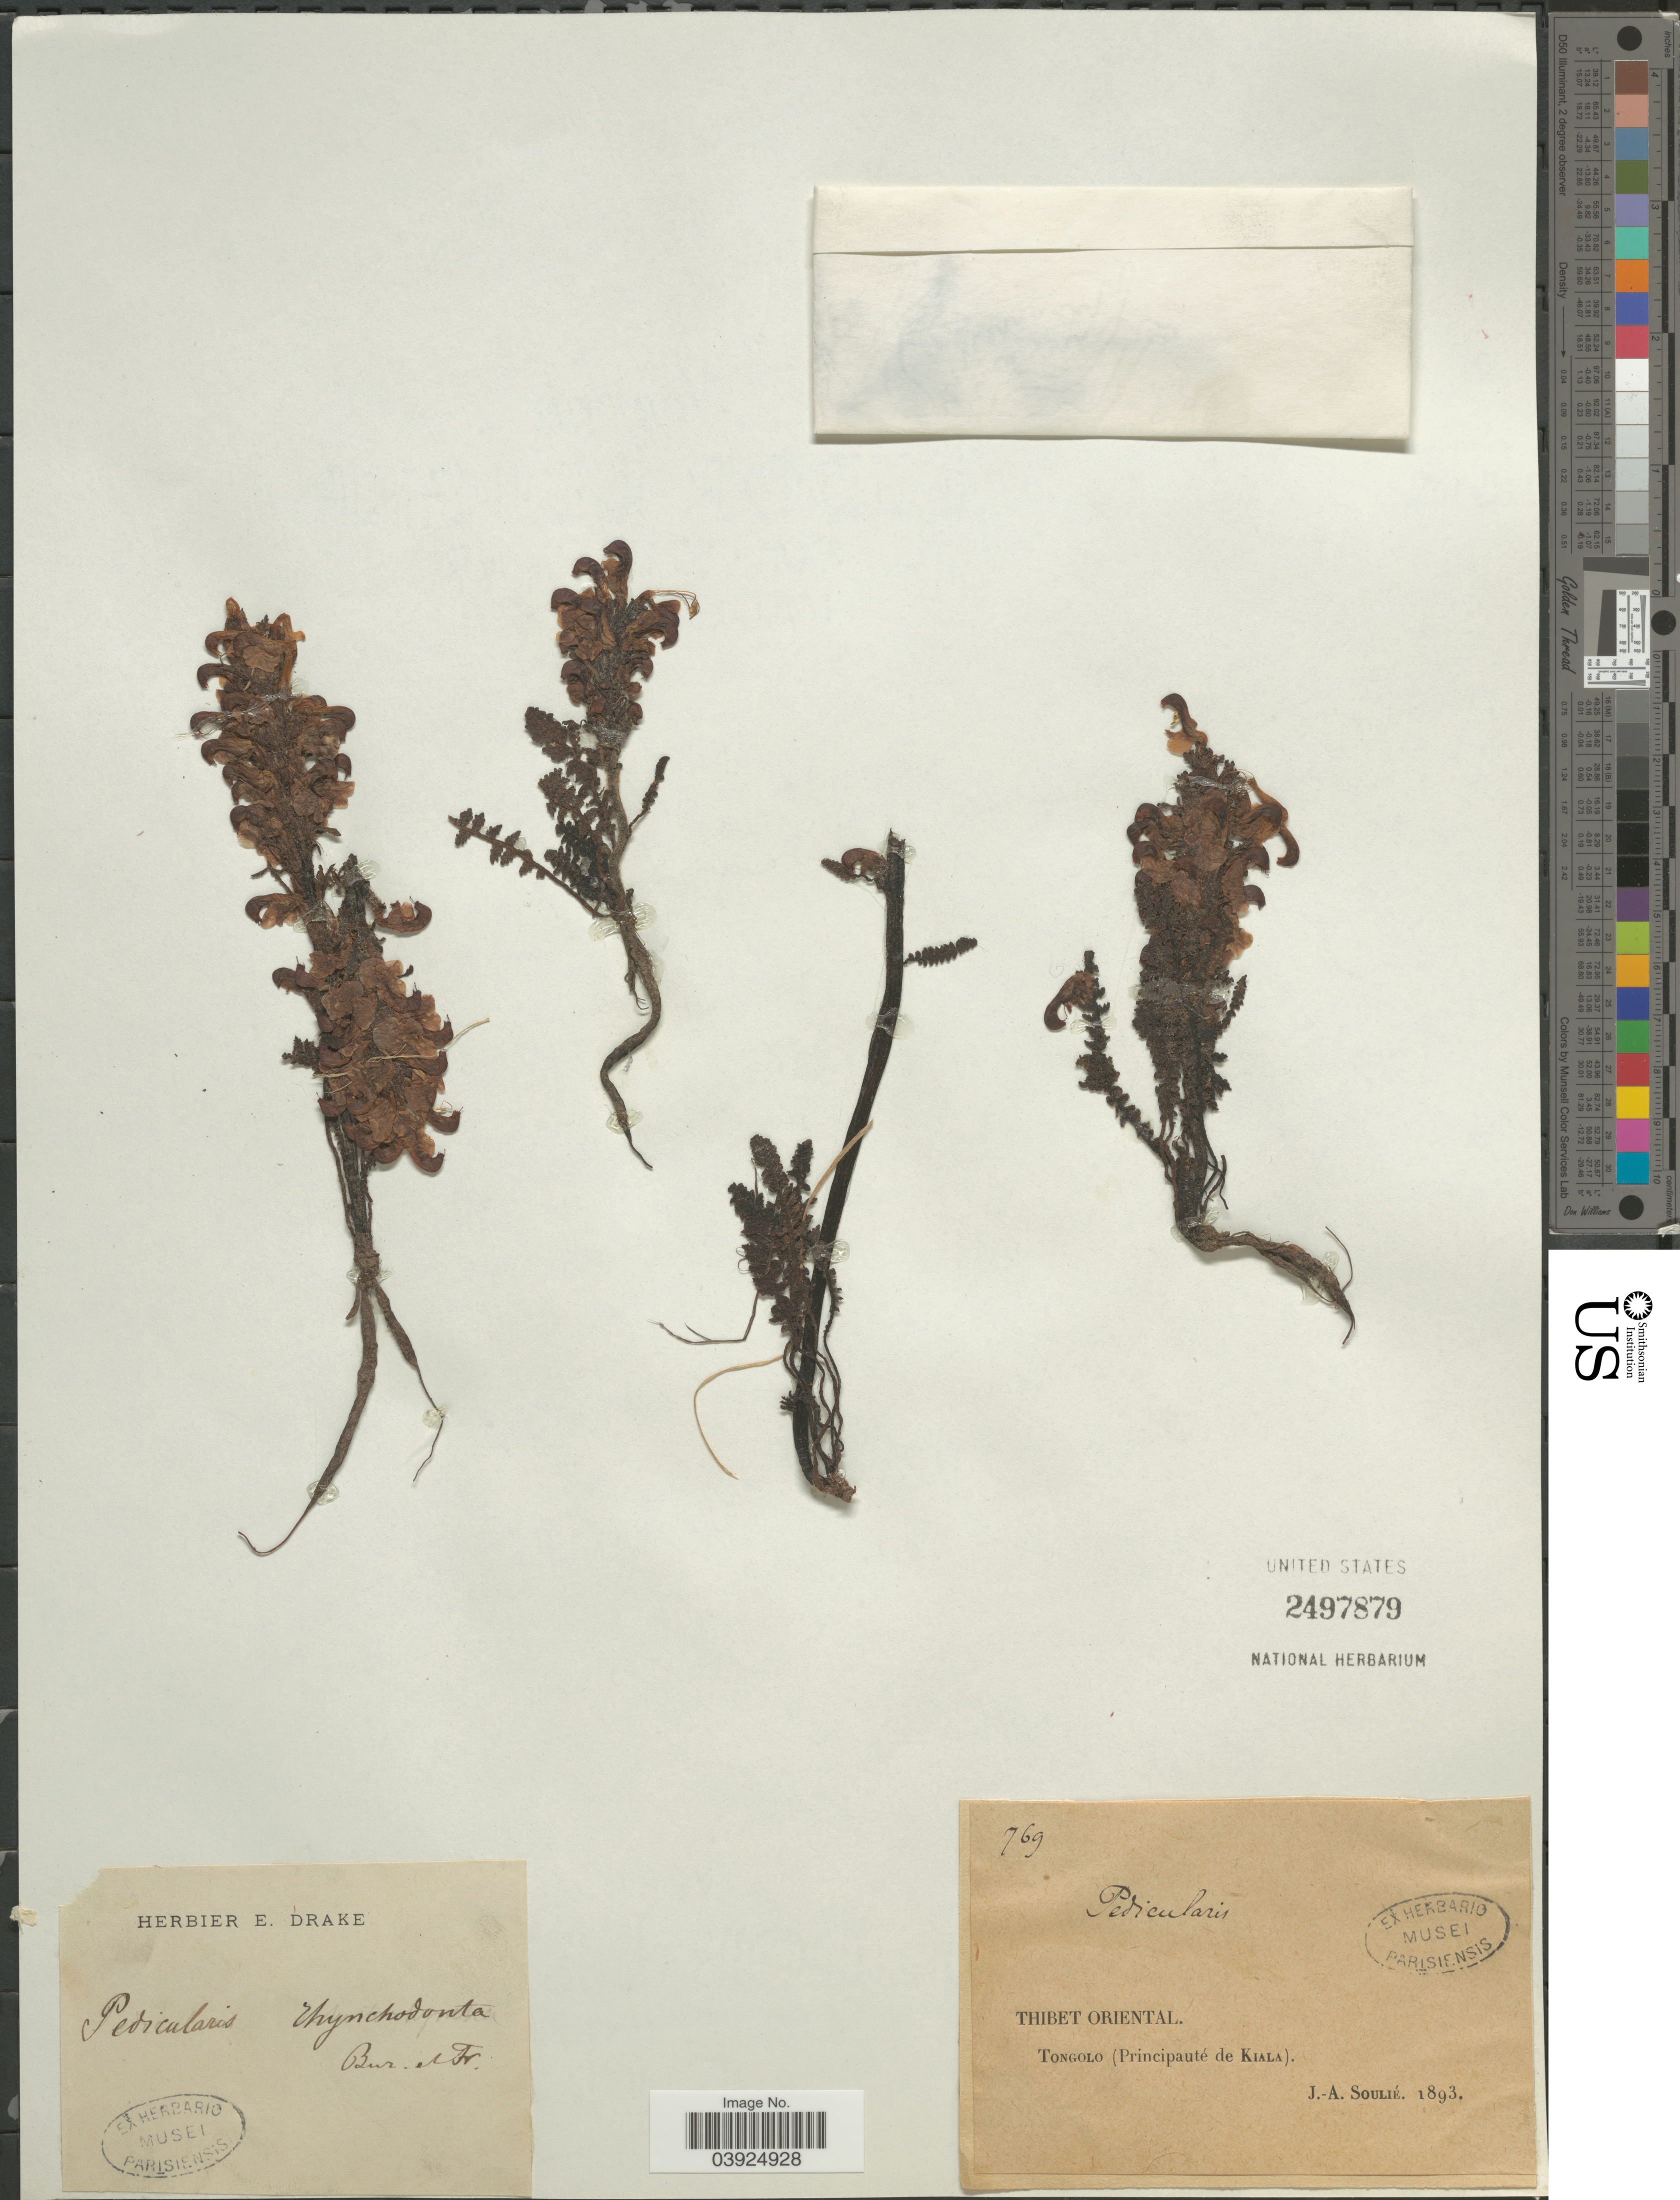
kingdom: Plantae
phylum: Tracheophyta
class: Magnoliopsida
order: Lamiales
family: Orobanchaceae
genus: Pedicularis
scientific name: Pedicularis rhynchodonta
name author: Bureau & Franch.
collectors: J. Soulié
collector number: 769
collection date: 1893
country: China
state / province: Xizang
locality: Thibet Oriental. Tongolo (Principauté de Kiala).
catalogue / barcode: US 2497879